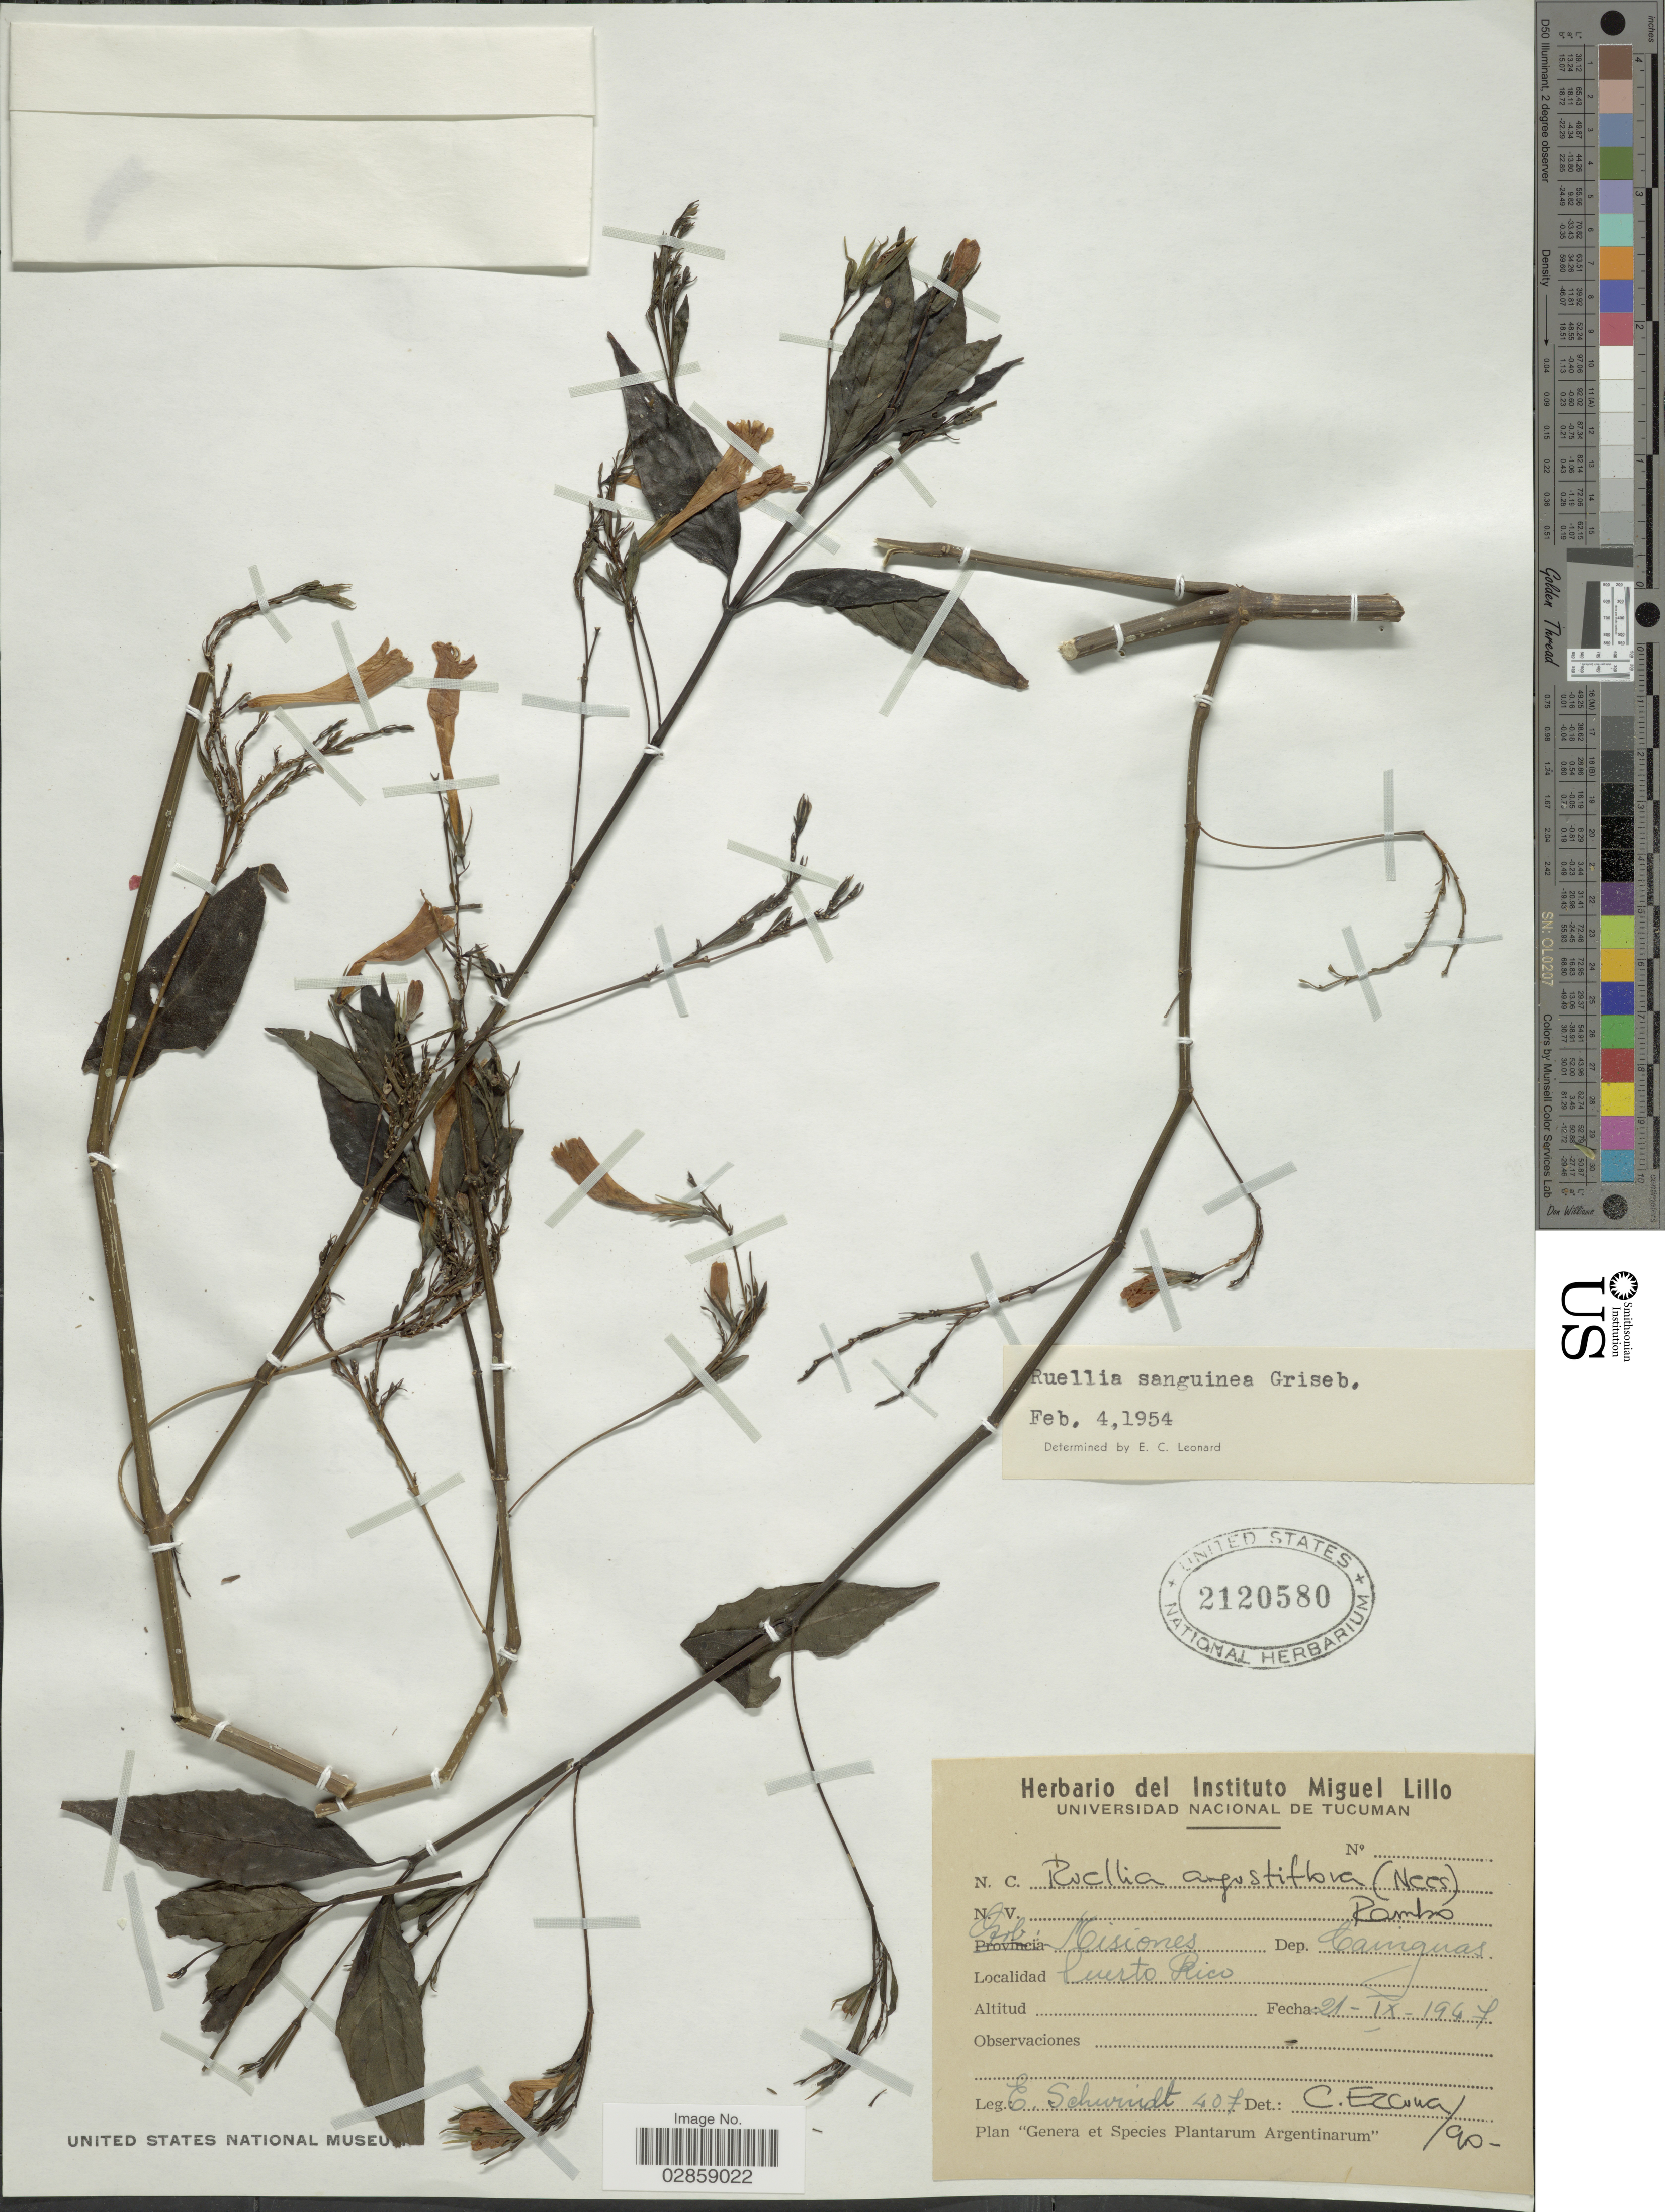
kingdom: Plantae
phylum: Tracheophyta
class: Magnoliopsida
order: Lamiales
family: Acanthaceae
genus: Ruellia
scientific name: Ruellia angustiflora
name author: (Nees) Lindau ex Rambo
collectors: E. Schwindt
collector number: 407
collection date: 1947-09-21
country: Argentina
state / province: Misiones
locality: Gob. Misiones. Dep. Cainguas. Puerto Rico.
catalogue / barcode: US 2120580